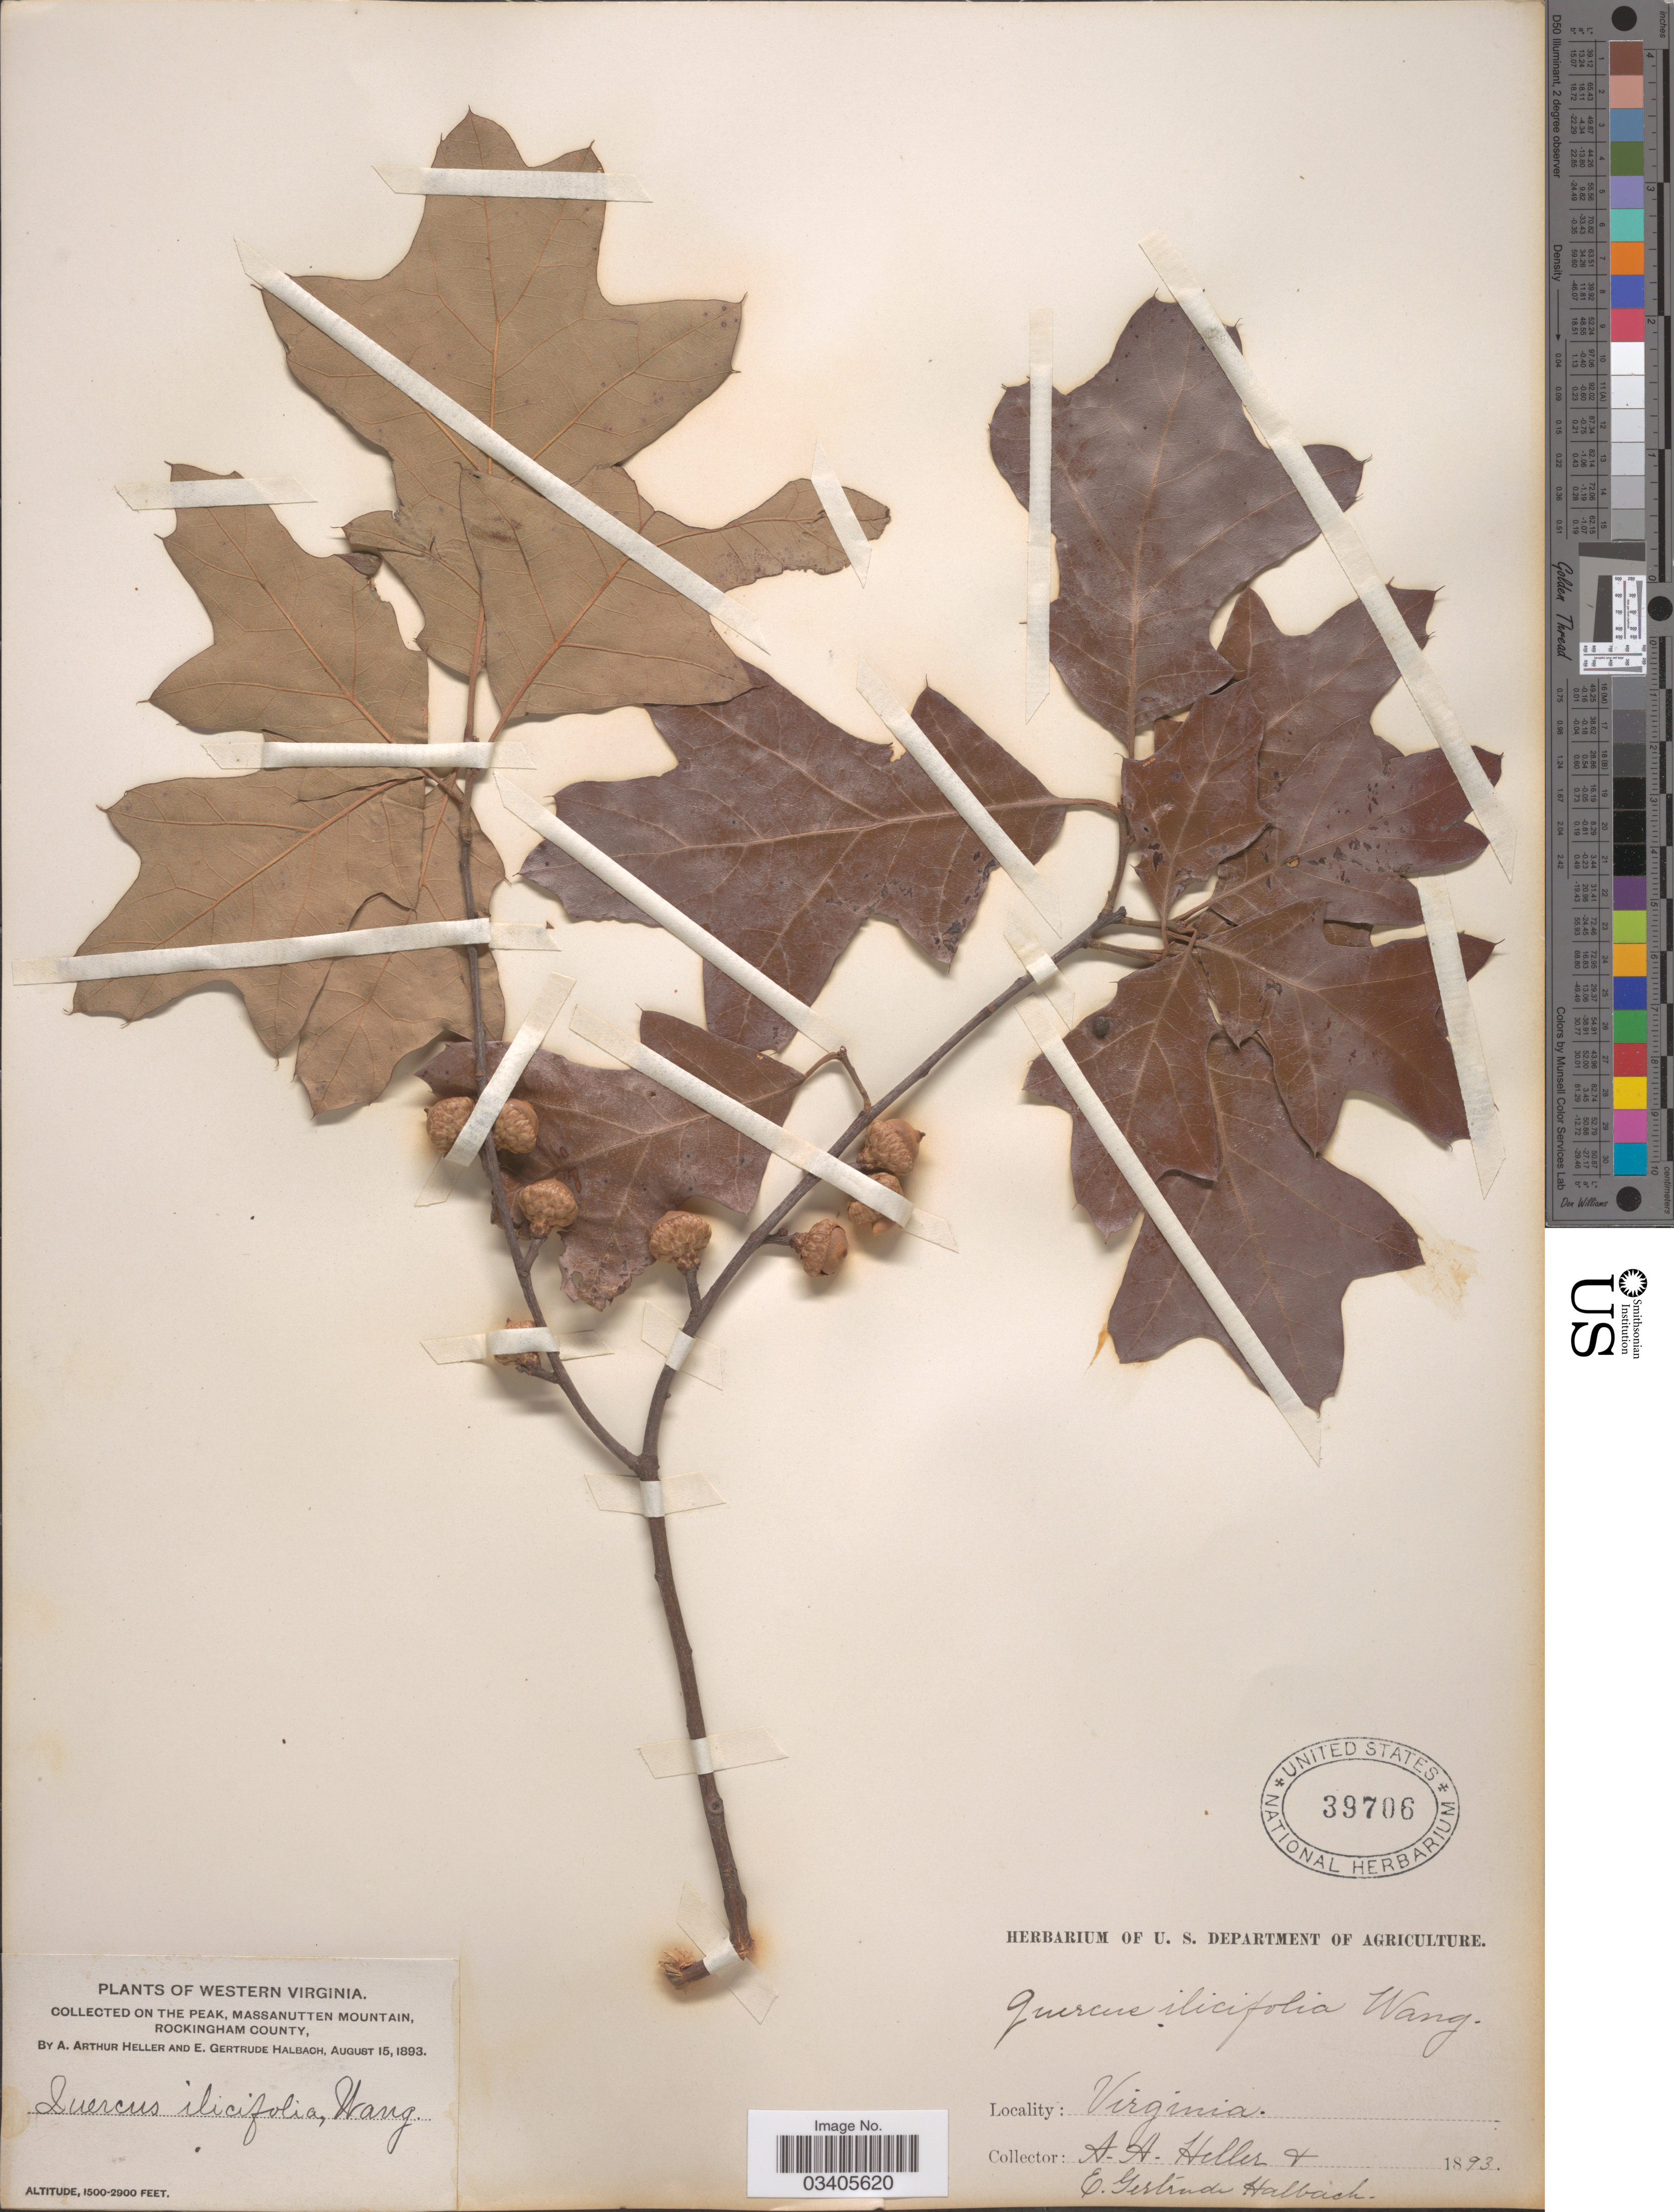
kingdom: Plantae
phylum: Tracheophyta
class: Magnoliopsida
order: Fagales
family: Fagaceae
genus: Quercus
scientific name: Quercus ilicifolia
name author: Wangenh.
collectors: A. A. Heller & E. G. Halbach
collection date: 1893-08-15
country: United States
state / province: Virginia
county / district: Rockingham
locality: Western Virginia. On the peak, Massanutten Mountain, Rockingham County.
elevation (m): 457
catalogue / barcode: US 39706